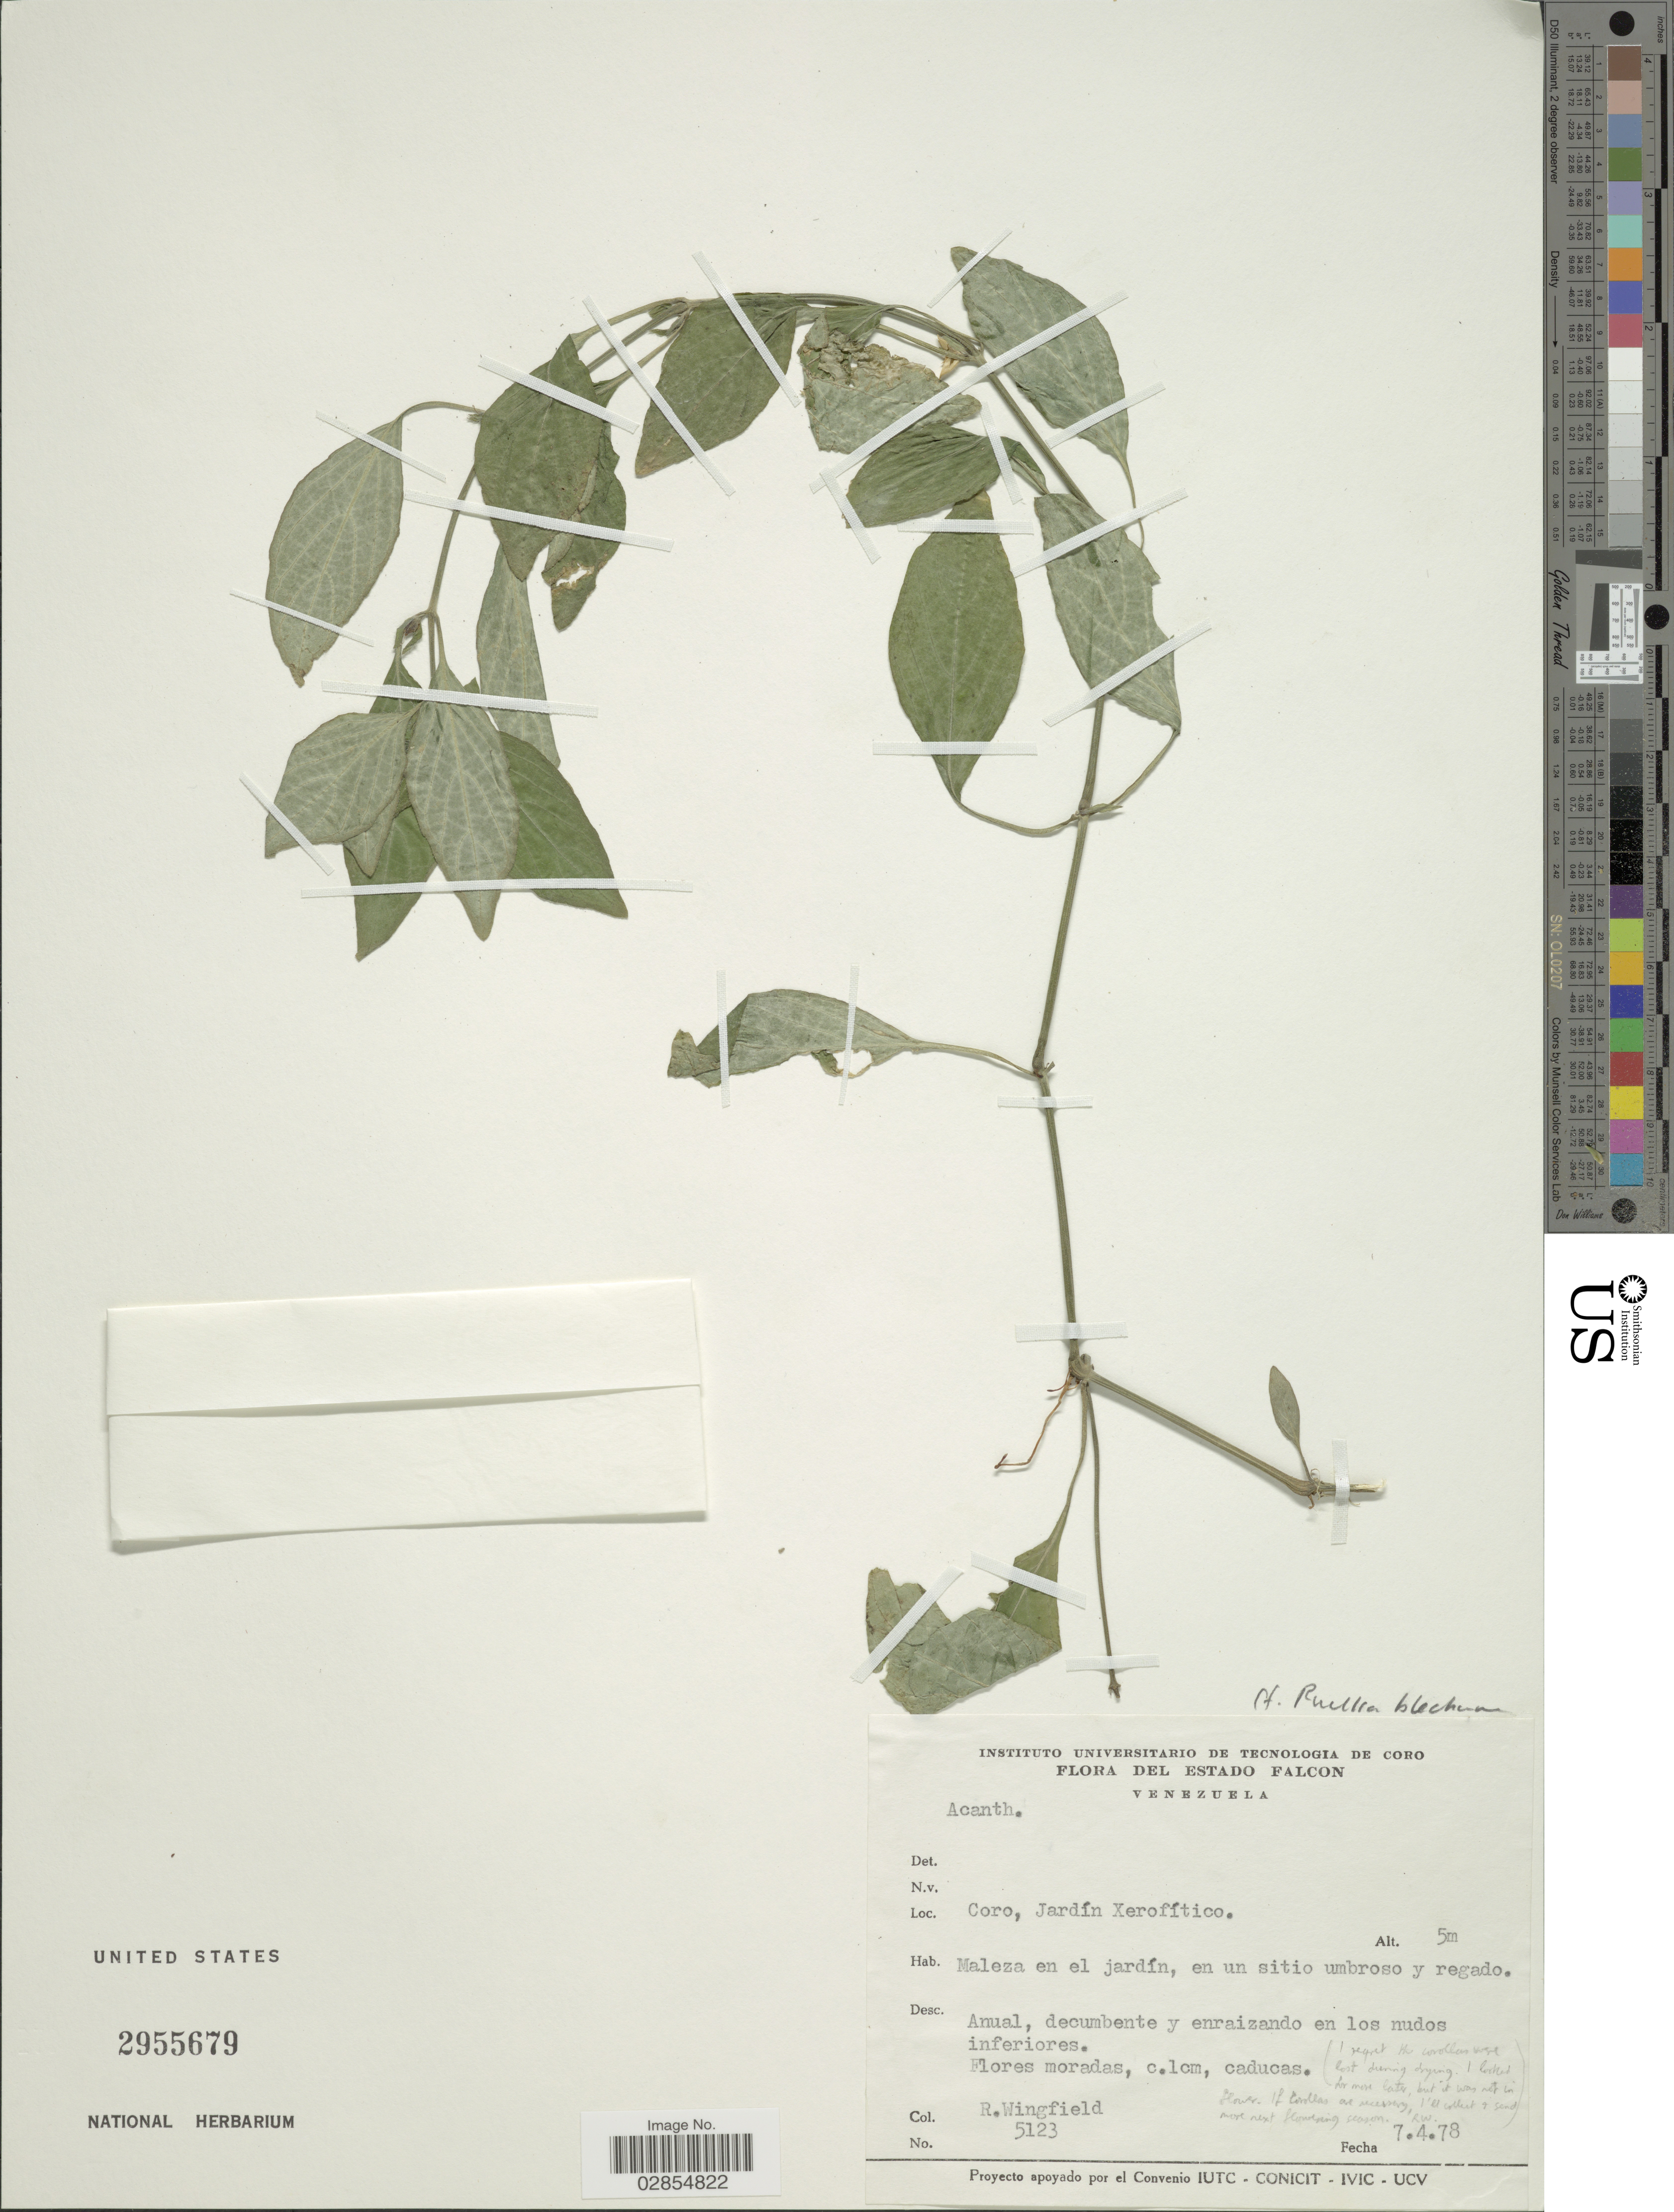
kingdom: Plantae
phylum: Tracheophyta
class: Magnoliopsida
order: Lamiales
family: Acanthaceae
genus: Blechum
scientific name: Blechum pyramidatum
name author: (Lam.) Urb.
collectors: R. Wingfield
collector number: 5123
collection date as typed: Transcribed d/m/y: 7/4/78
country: Venezuela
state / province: Falcón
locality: Estado Falcon. Coro, Jardín Xerofítico.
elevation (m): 5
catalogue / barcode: US 2955679